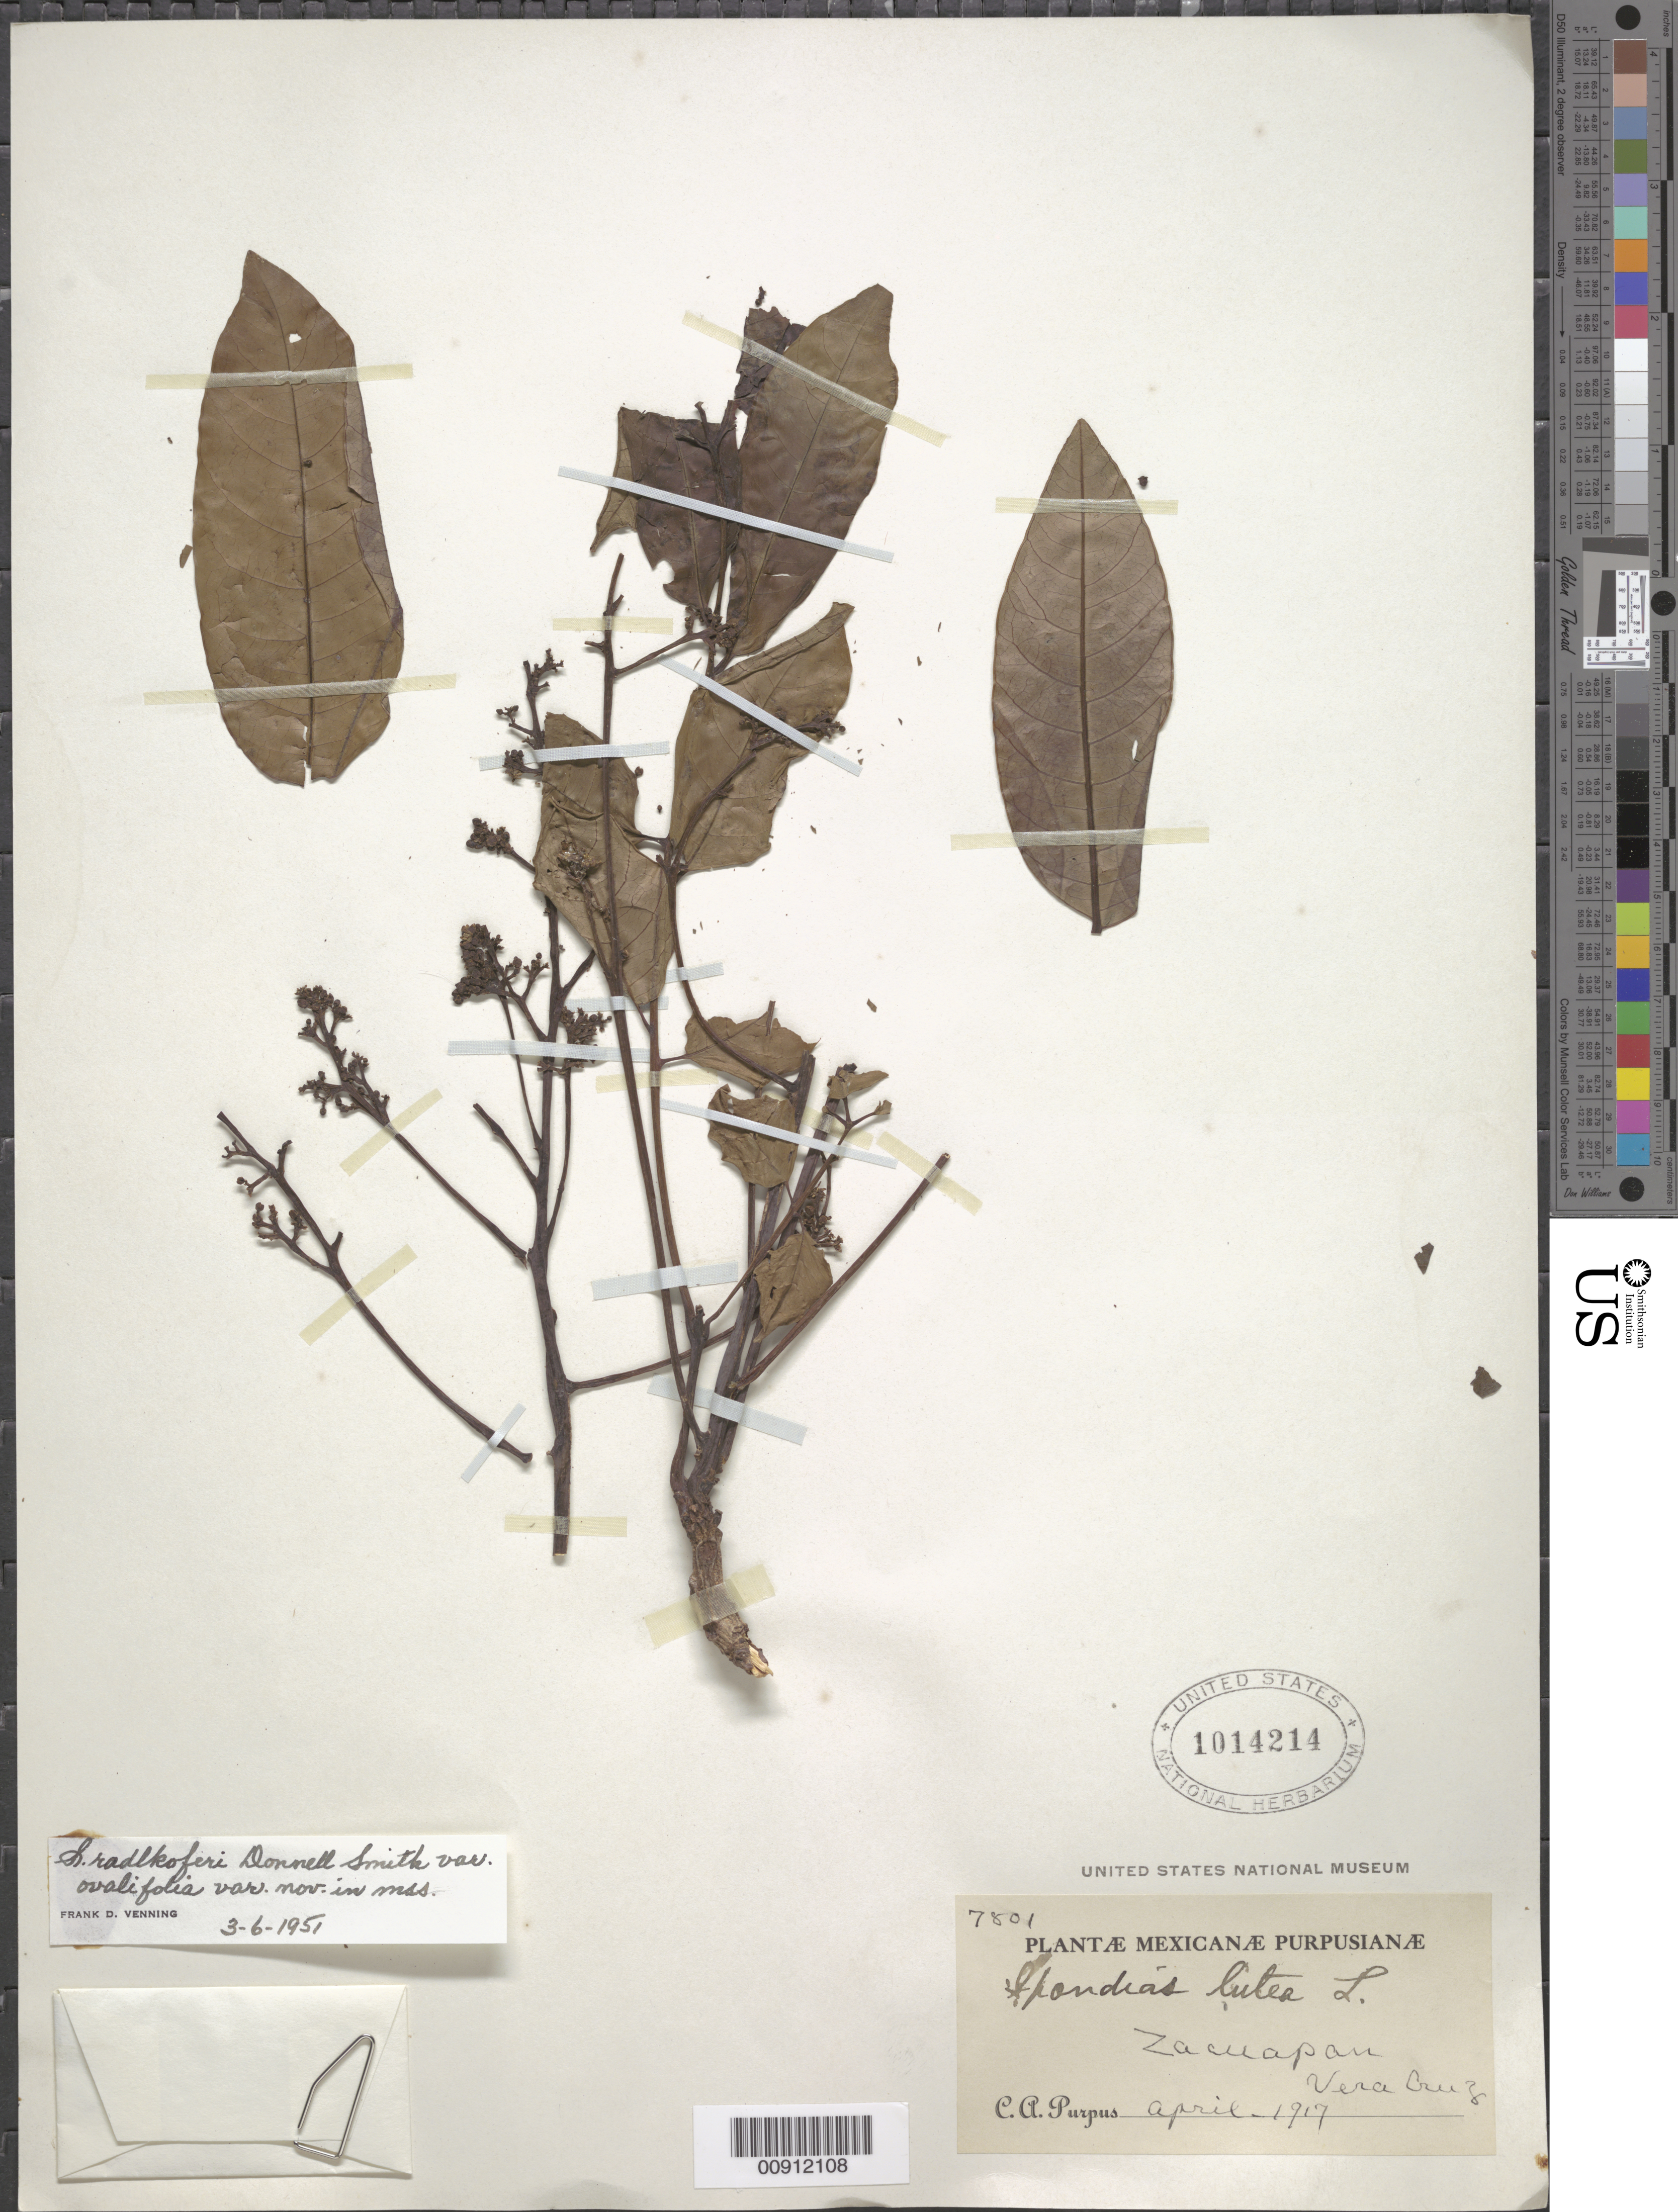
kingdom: Plantae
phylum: Tracheophyta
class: Magnoliopsida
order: Sapindales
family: Anacardiaceae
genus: Spondias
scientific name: Spondias radlkoferi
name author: Donn. Sm.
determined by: Mitchell, John D.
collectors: C. A. Purpus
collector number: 7801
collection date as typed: Apr 1917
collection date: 1917-04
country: Mexico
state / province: Veracruz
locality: Zacuapan, Veracruz.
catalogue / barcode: US 1014214